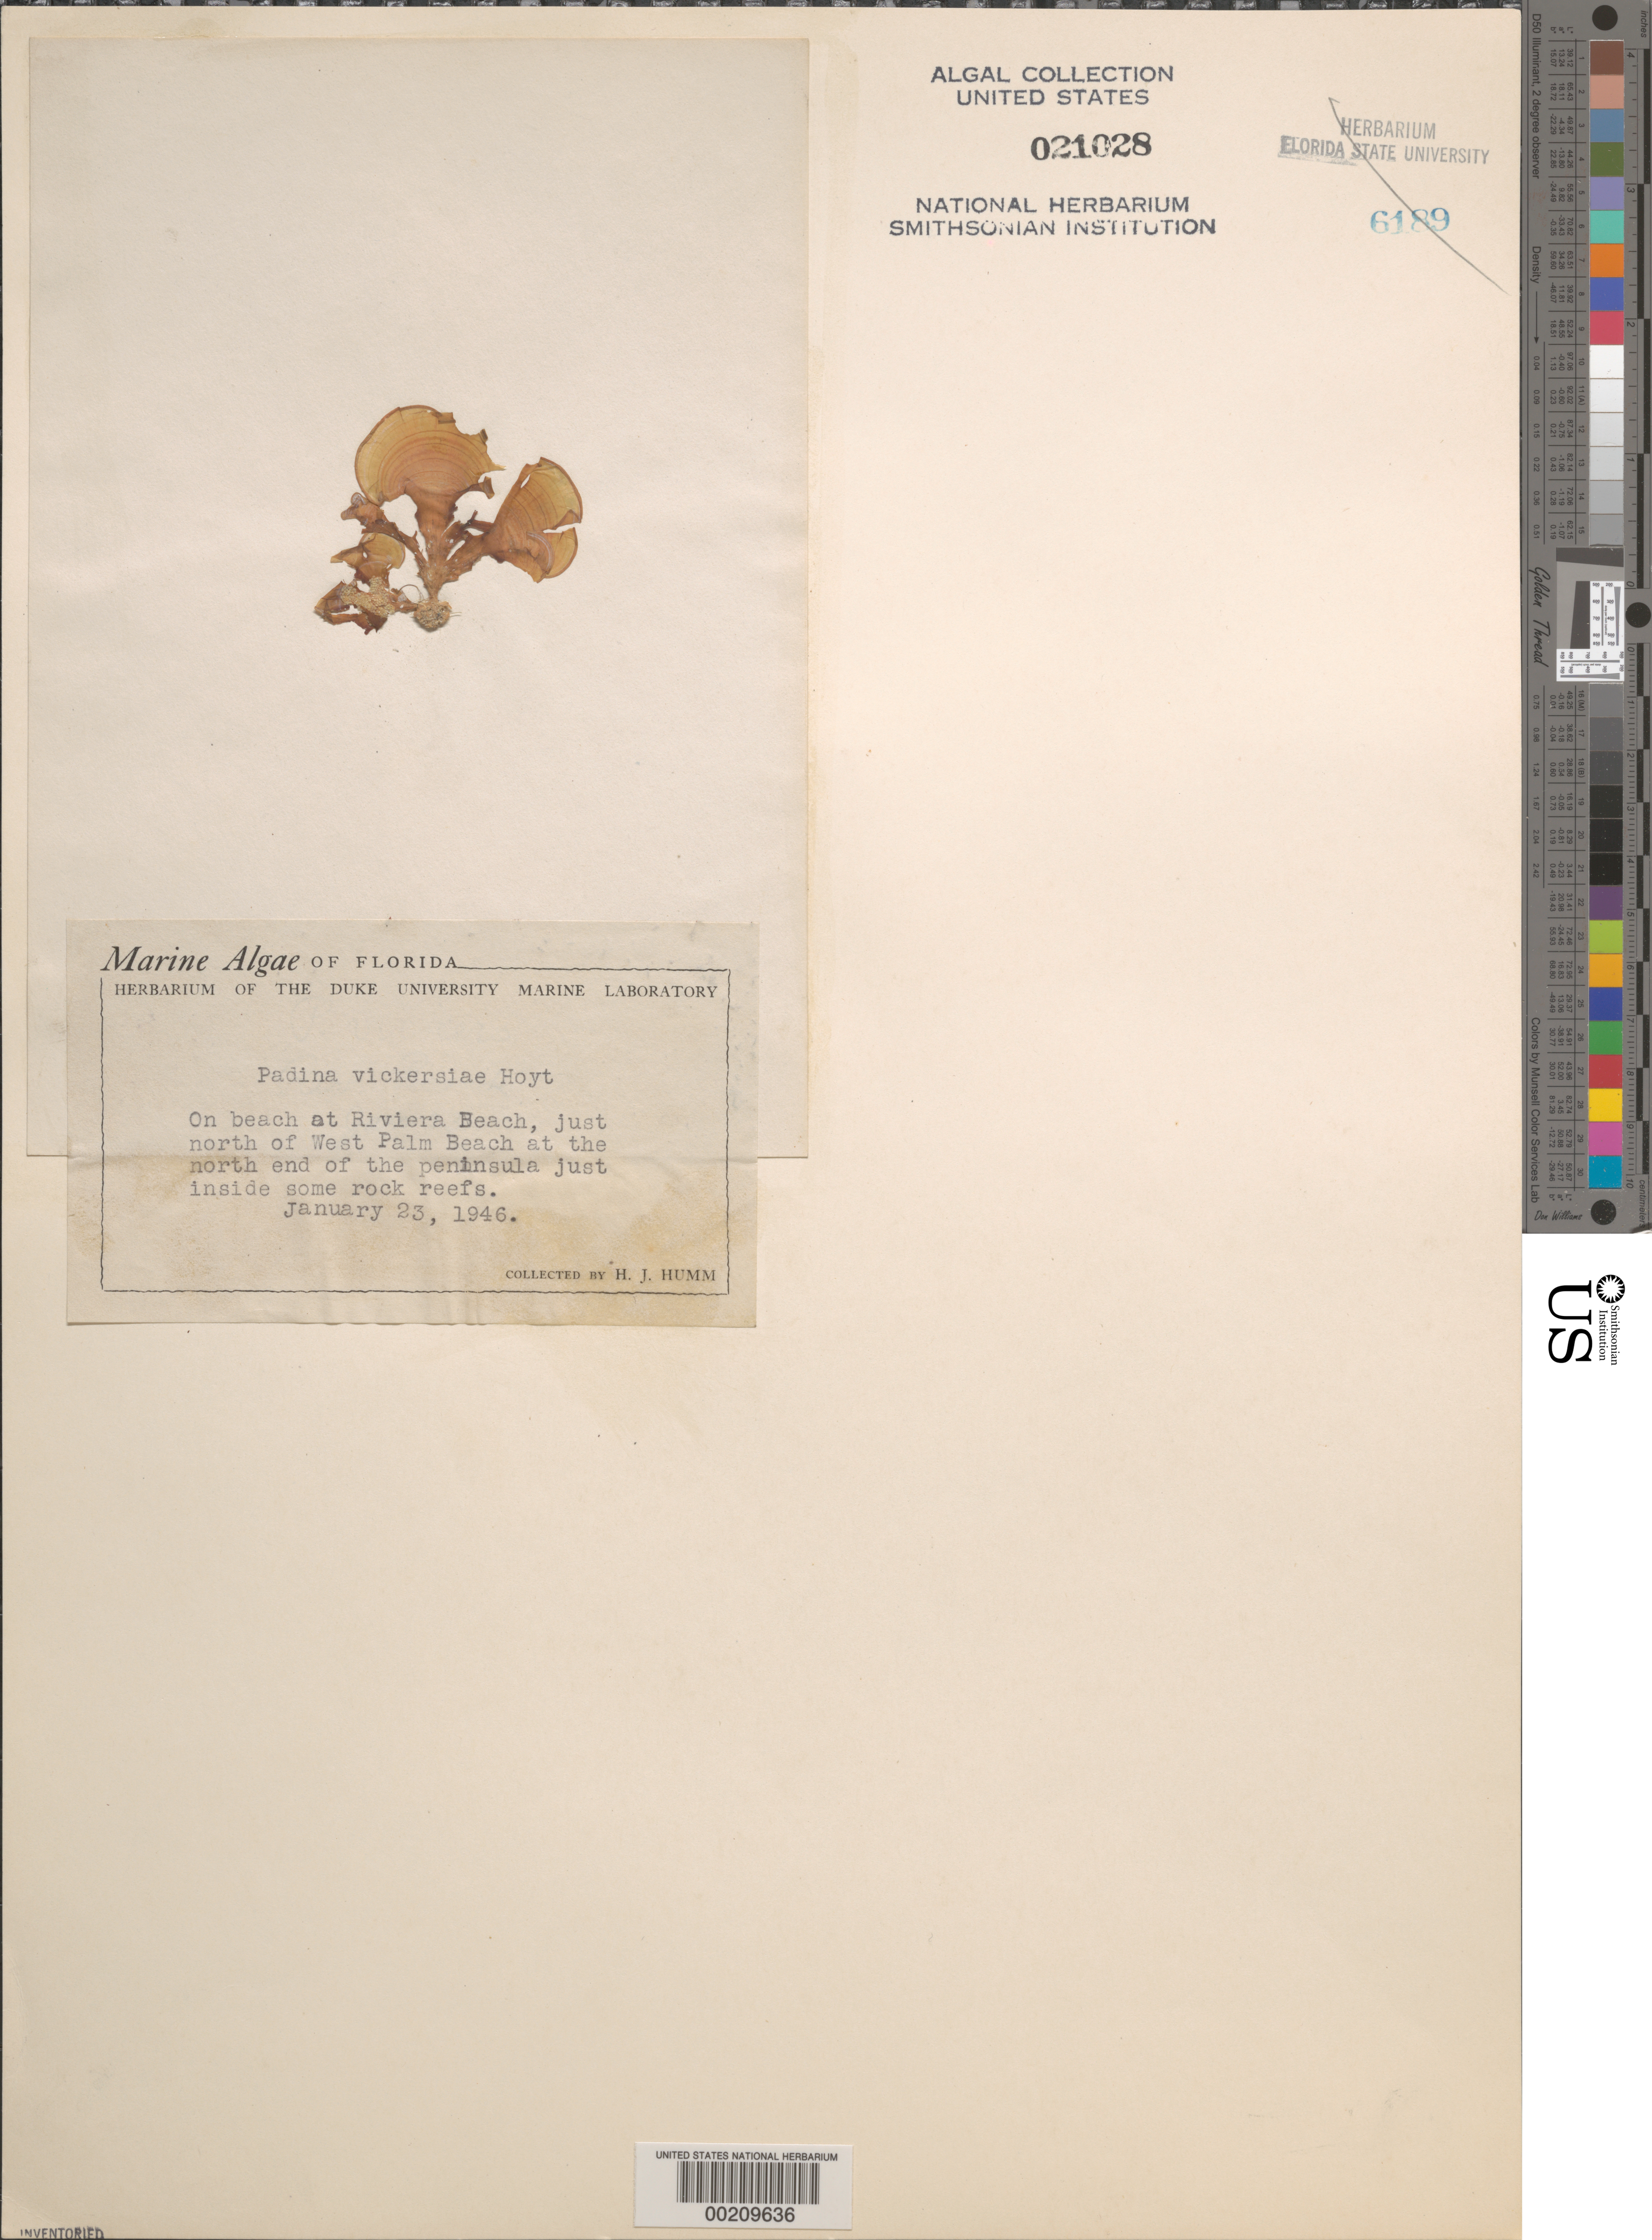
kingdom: Chromista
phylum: Ochrophyta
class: Phaeophyceae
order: Dictyotales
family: Dictyotaceae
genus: Padina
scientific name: Padina gymnospora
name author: (Kütz.) O.G. Sond.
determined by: Algae name updating Project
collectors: H. J. Humm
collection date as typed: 23 Jan 1946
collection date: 1946-01-23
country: United States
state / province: Florida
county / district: Palm Beach County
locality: Riviera Beach, just north of West Palm Beach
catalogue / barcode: US 21028